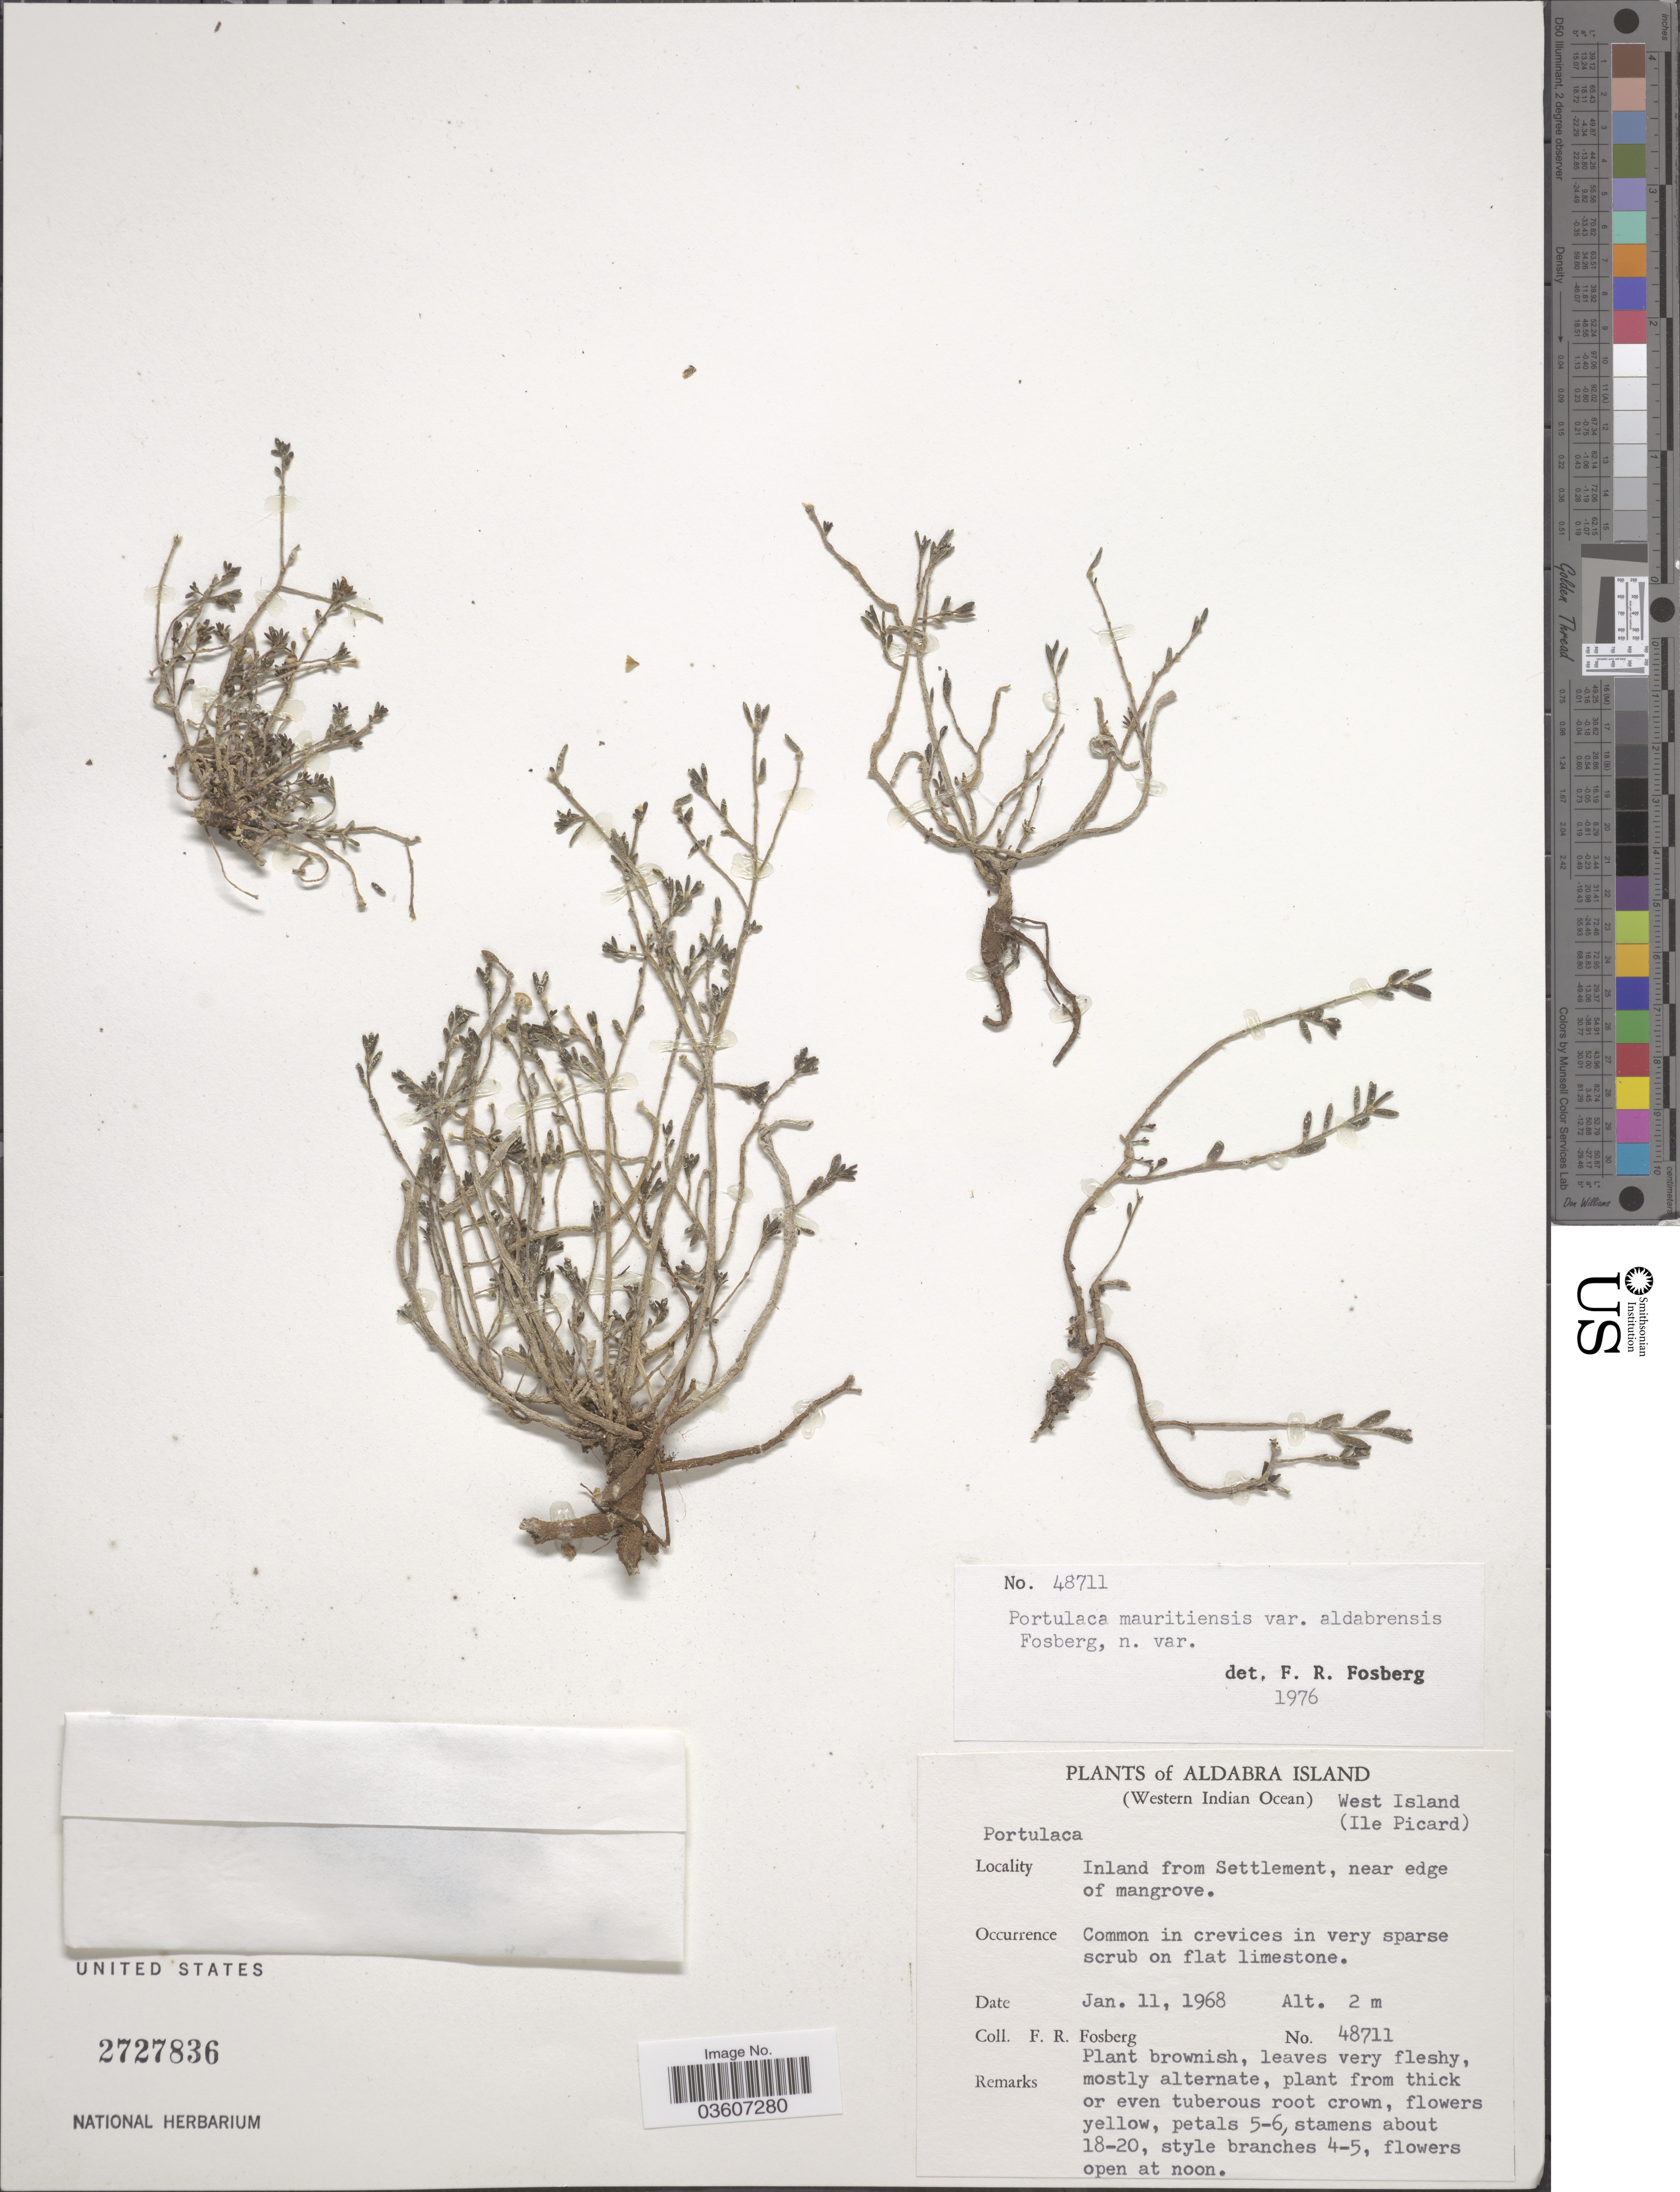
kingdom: Plantae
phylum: Tracheophyta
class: Magnoliopsida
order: Caryophyllales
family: Portulacaceae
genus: Portulaca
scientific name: Portulaca mauritiensis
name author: Poelln.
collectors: F. R. Fosberg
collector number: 48711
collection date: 1968-01-11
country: Seychelles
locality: Aldabra Island (Western Indian Ocean) West Island (Ile Picard). Inland from Settlement, near edge of mangrove.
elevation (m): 2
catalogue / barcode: US 2727836